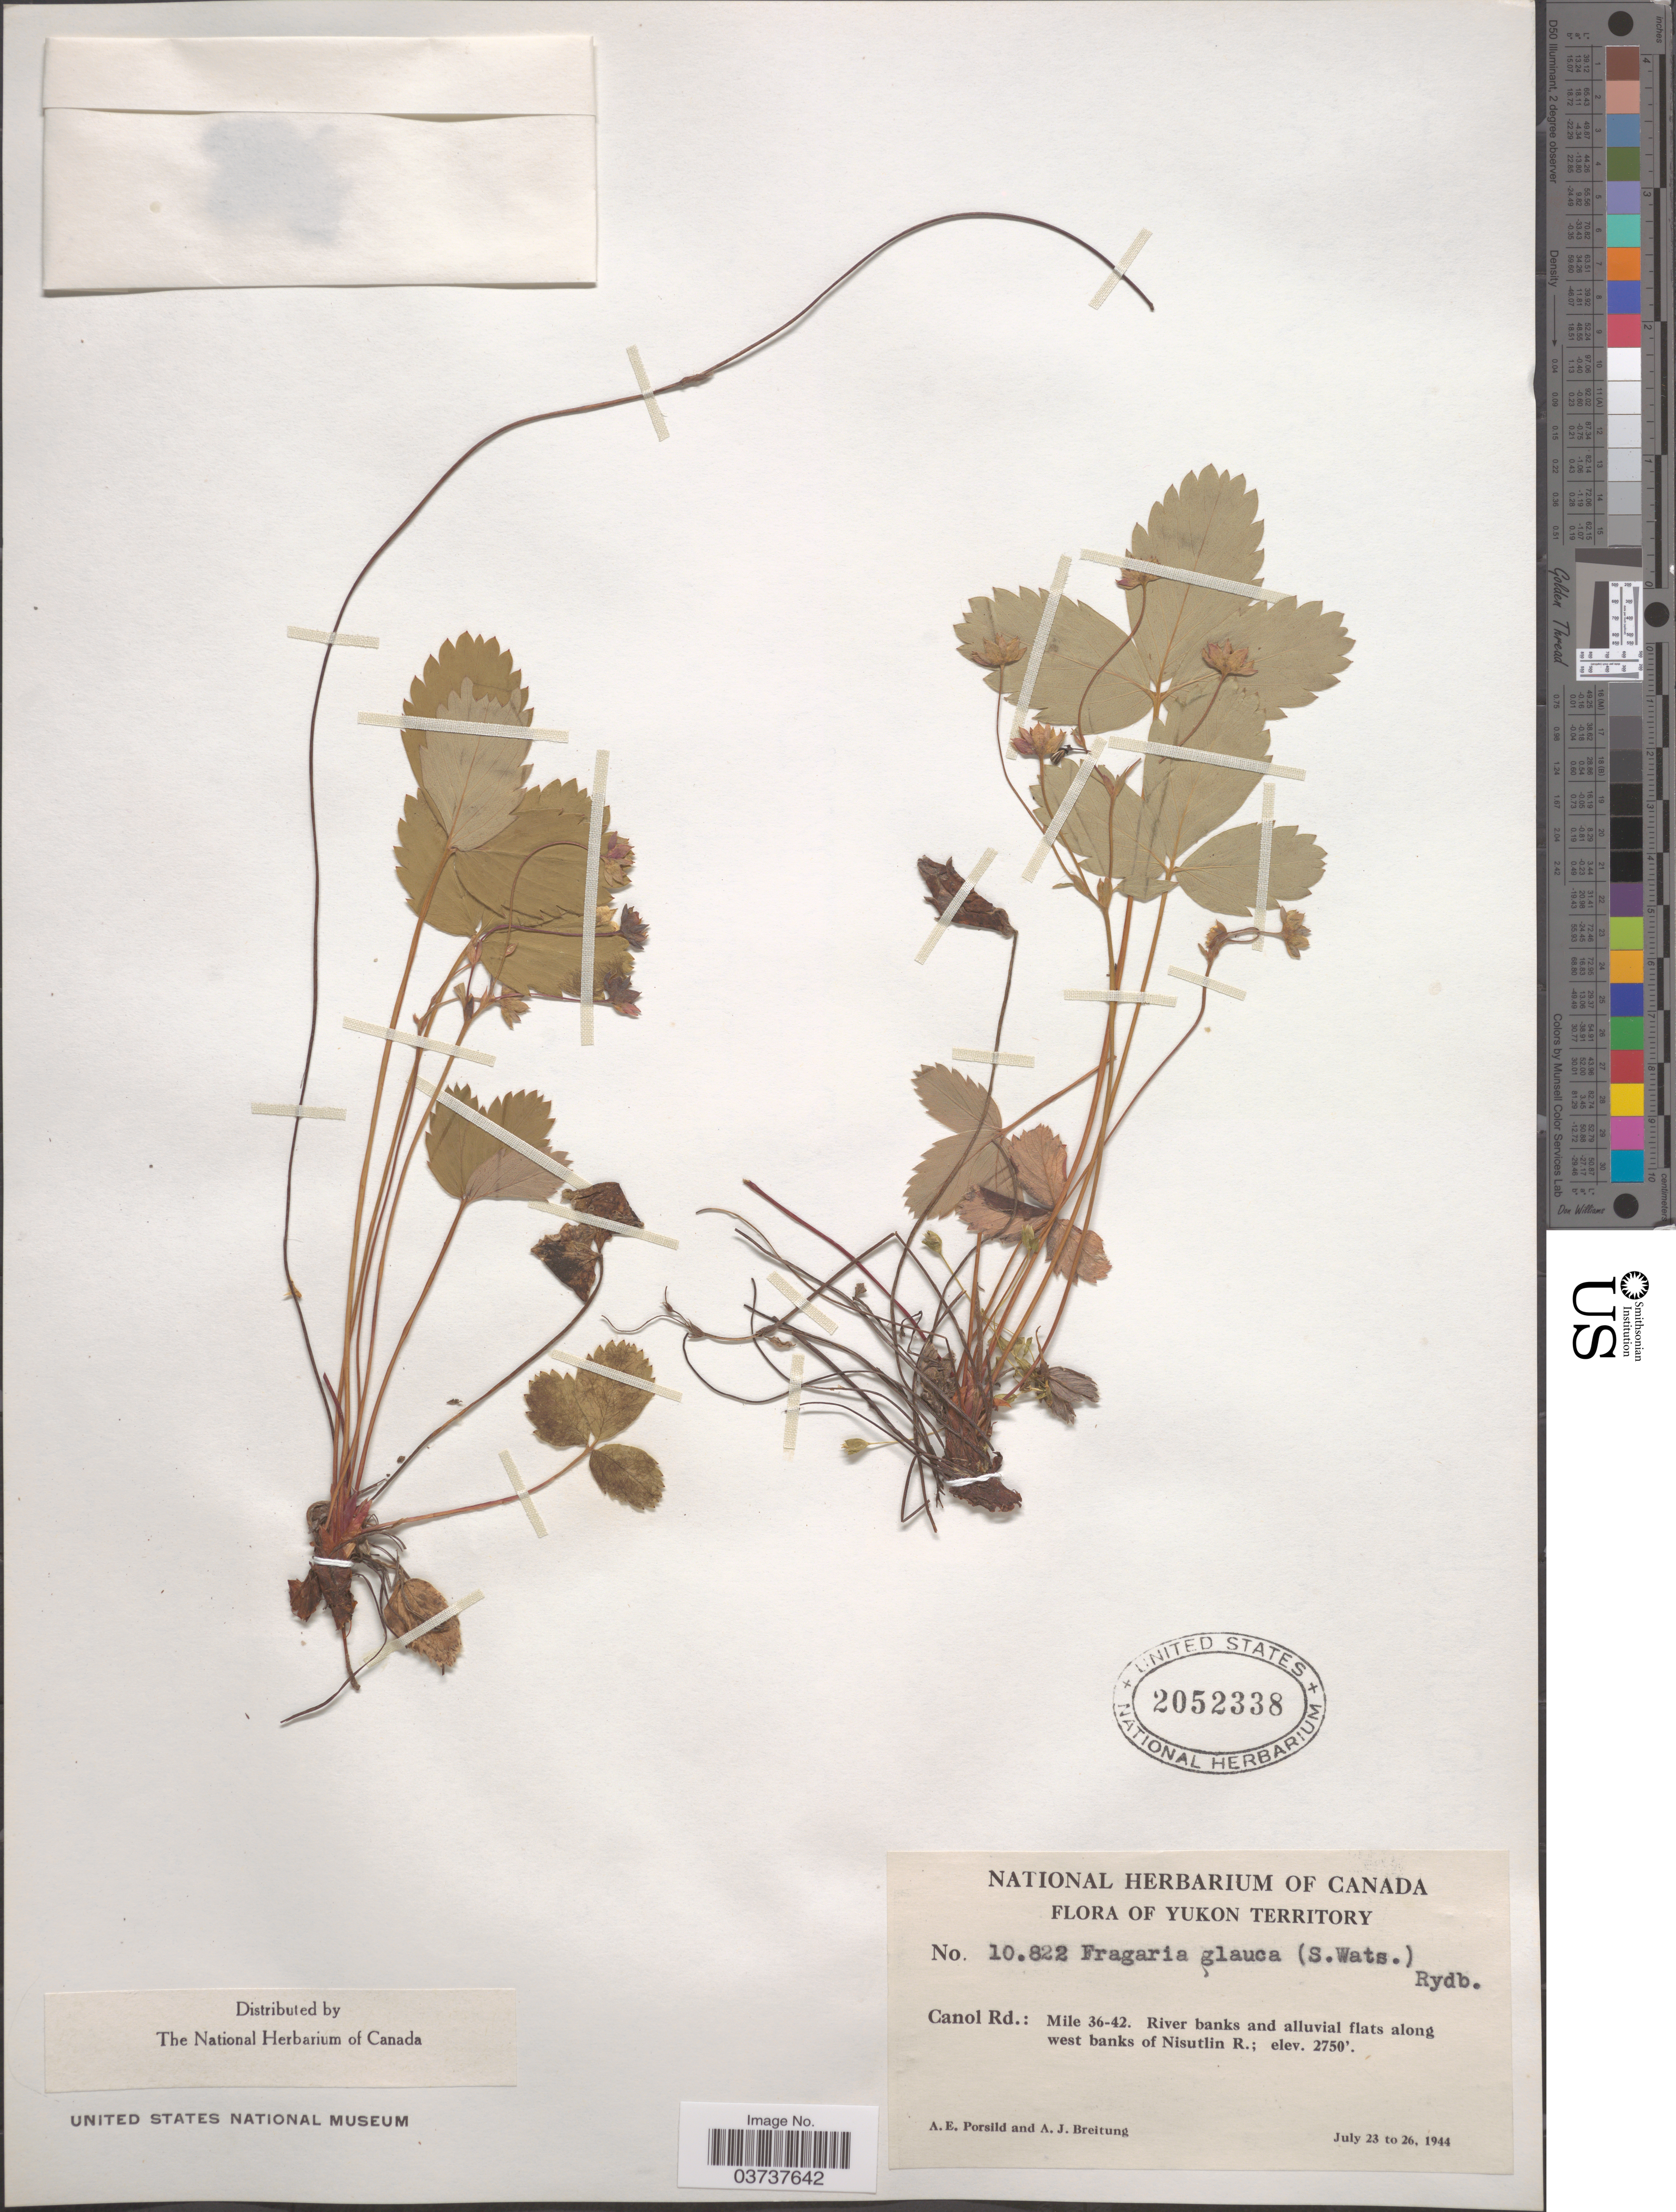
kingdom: Plantae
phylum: Tracheophyta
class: Magnoliopsida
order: Rosales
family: Rosaceae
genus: Fragaria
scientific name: Fragaria virginiana subsp. glauca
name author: (S. Watson) Staudt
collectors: A. E. Porsild & A. Breitung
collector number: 10822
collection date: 1944-07-23/1944-07-26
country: Canada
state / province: Yukon Territory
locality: Canol Rd.: Mile 36-42. River banks and alluvial flats along west banks of Nisutlin R.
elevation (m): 838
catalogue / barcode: US 2052338